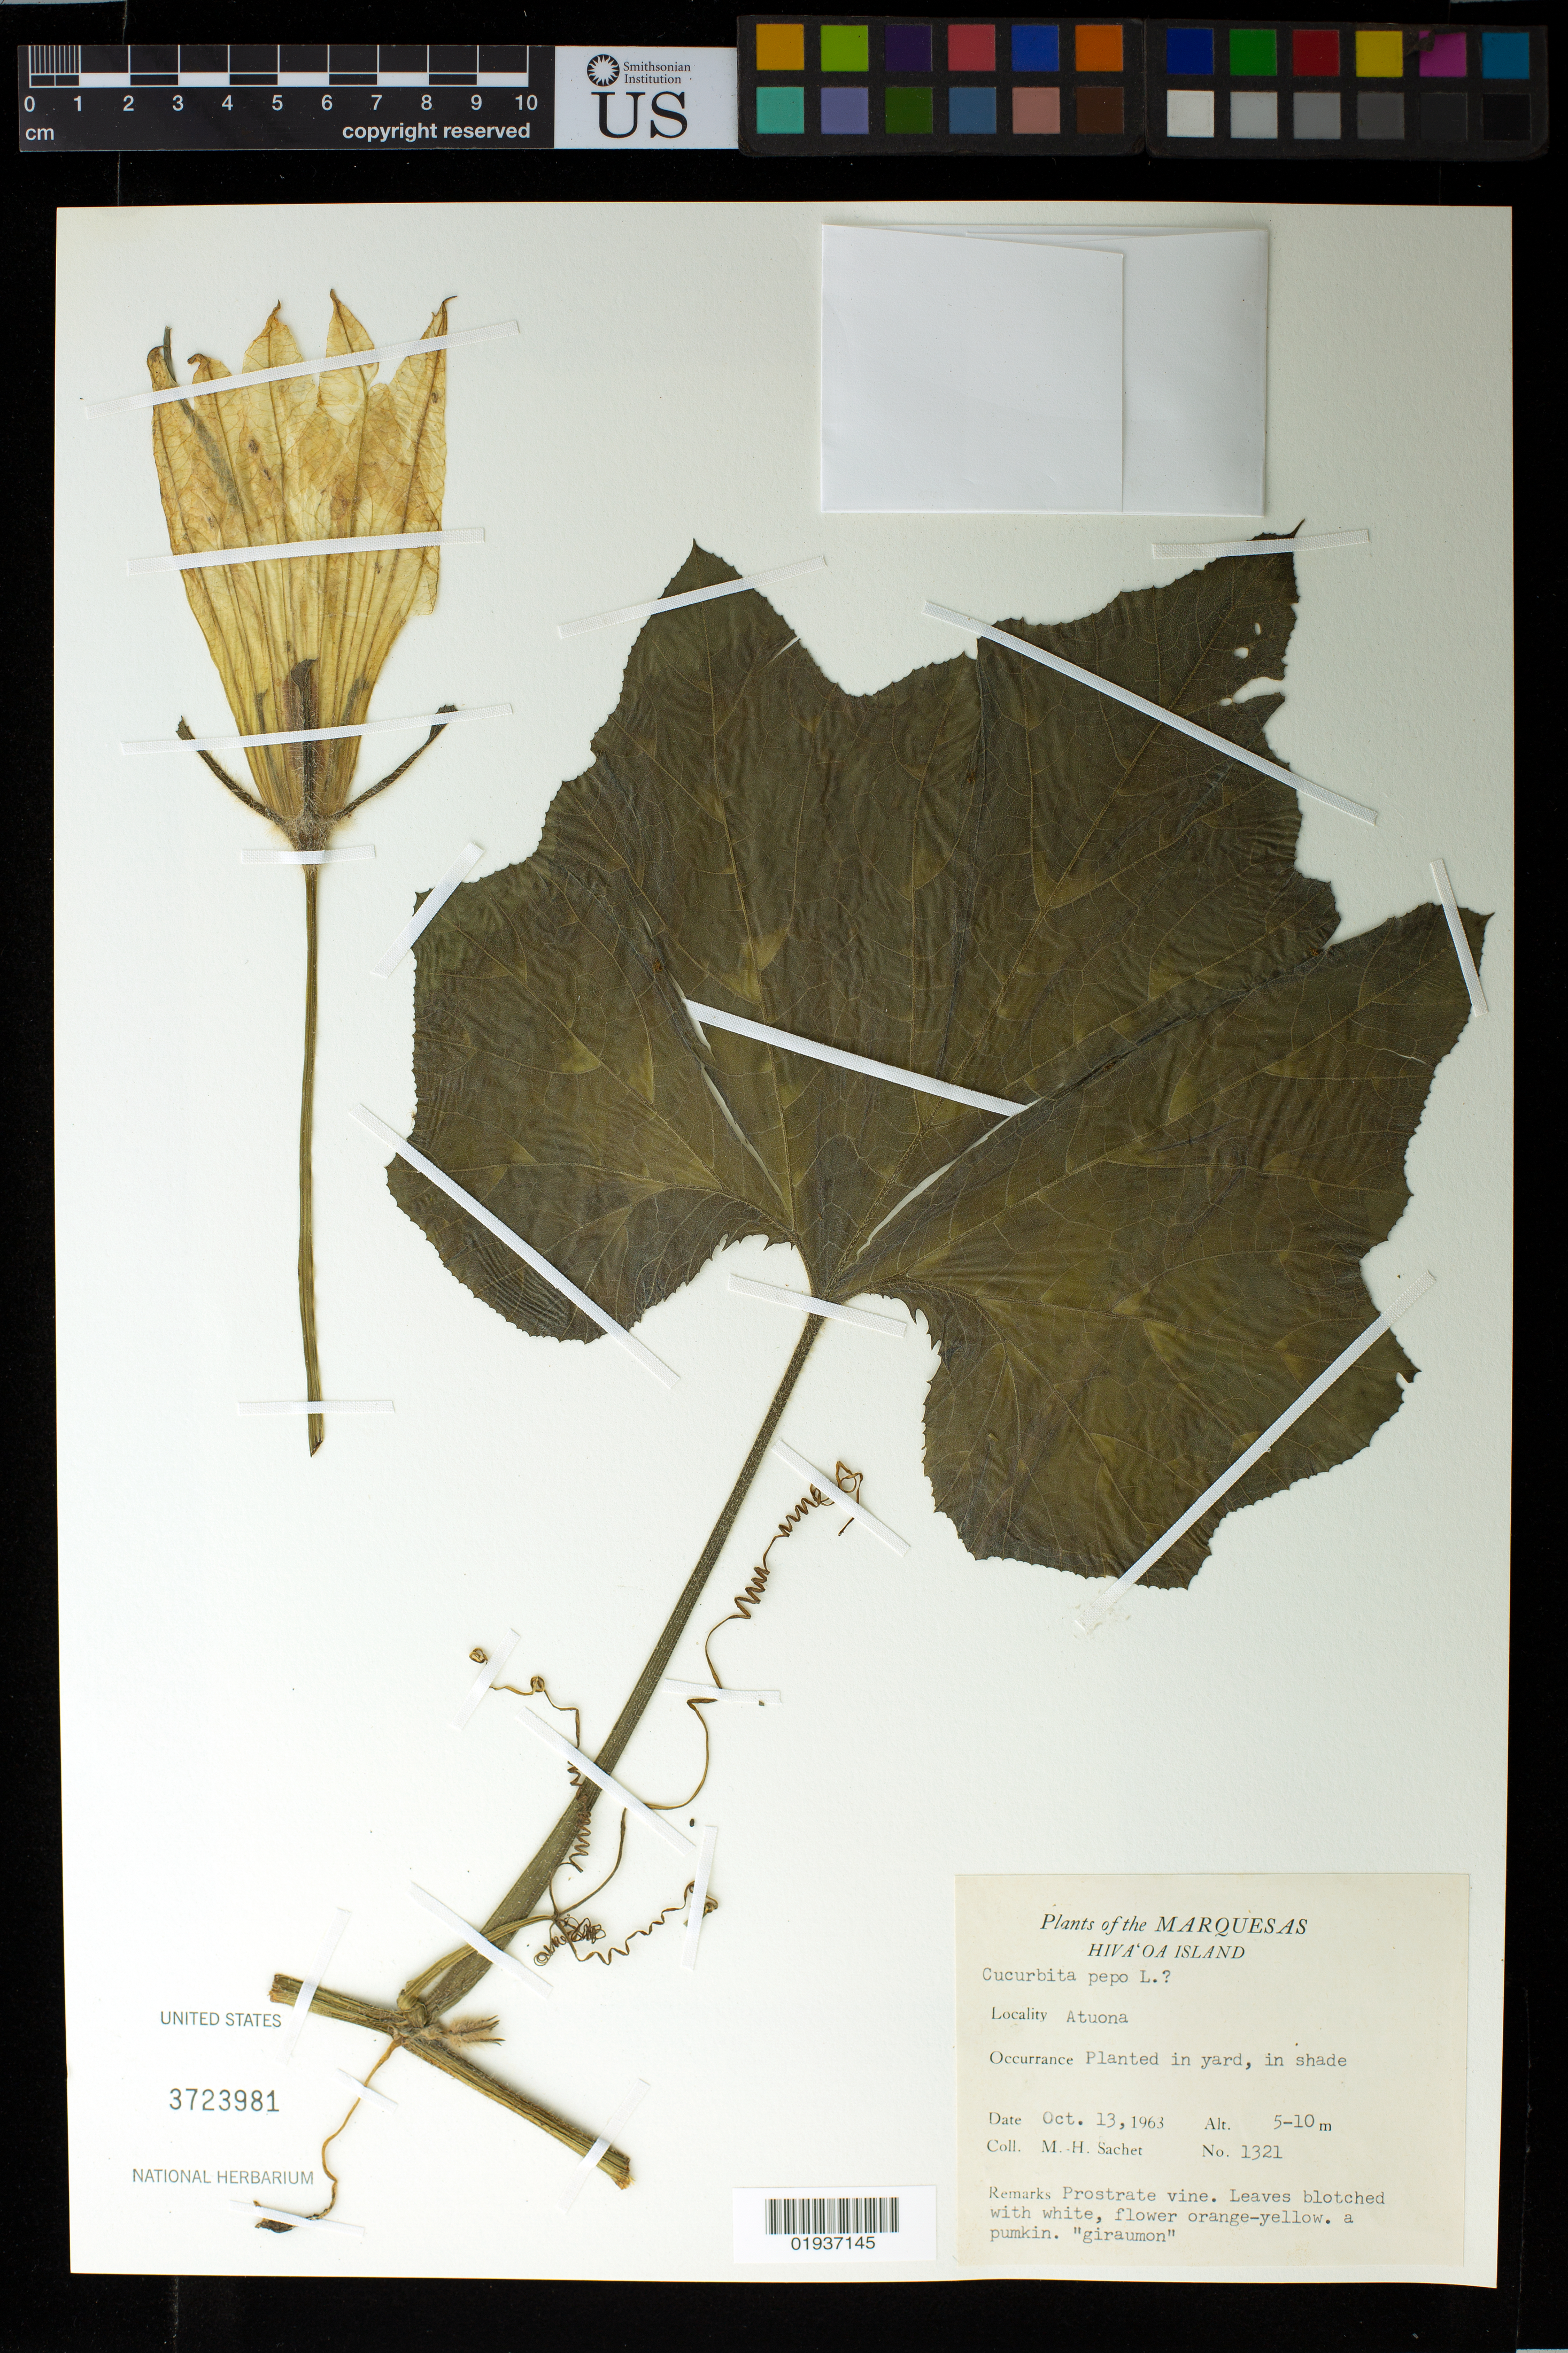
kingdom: Plantae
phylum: Tracheophyta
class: Magnoliopsida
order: Cucurbitales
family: Cucurbitaceae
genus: Cucurbita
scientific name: Cucurbita pepo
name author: L.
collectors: M.-H. Sachet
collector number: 1321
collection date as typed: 13 October 1963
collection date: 1963-10-13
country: French Polynesia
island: Hiva Oa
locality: Atuona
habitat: Yard, in shade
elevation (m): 5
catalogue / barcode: US 3723981